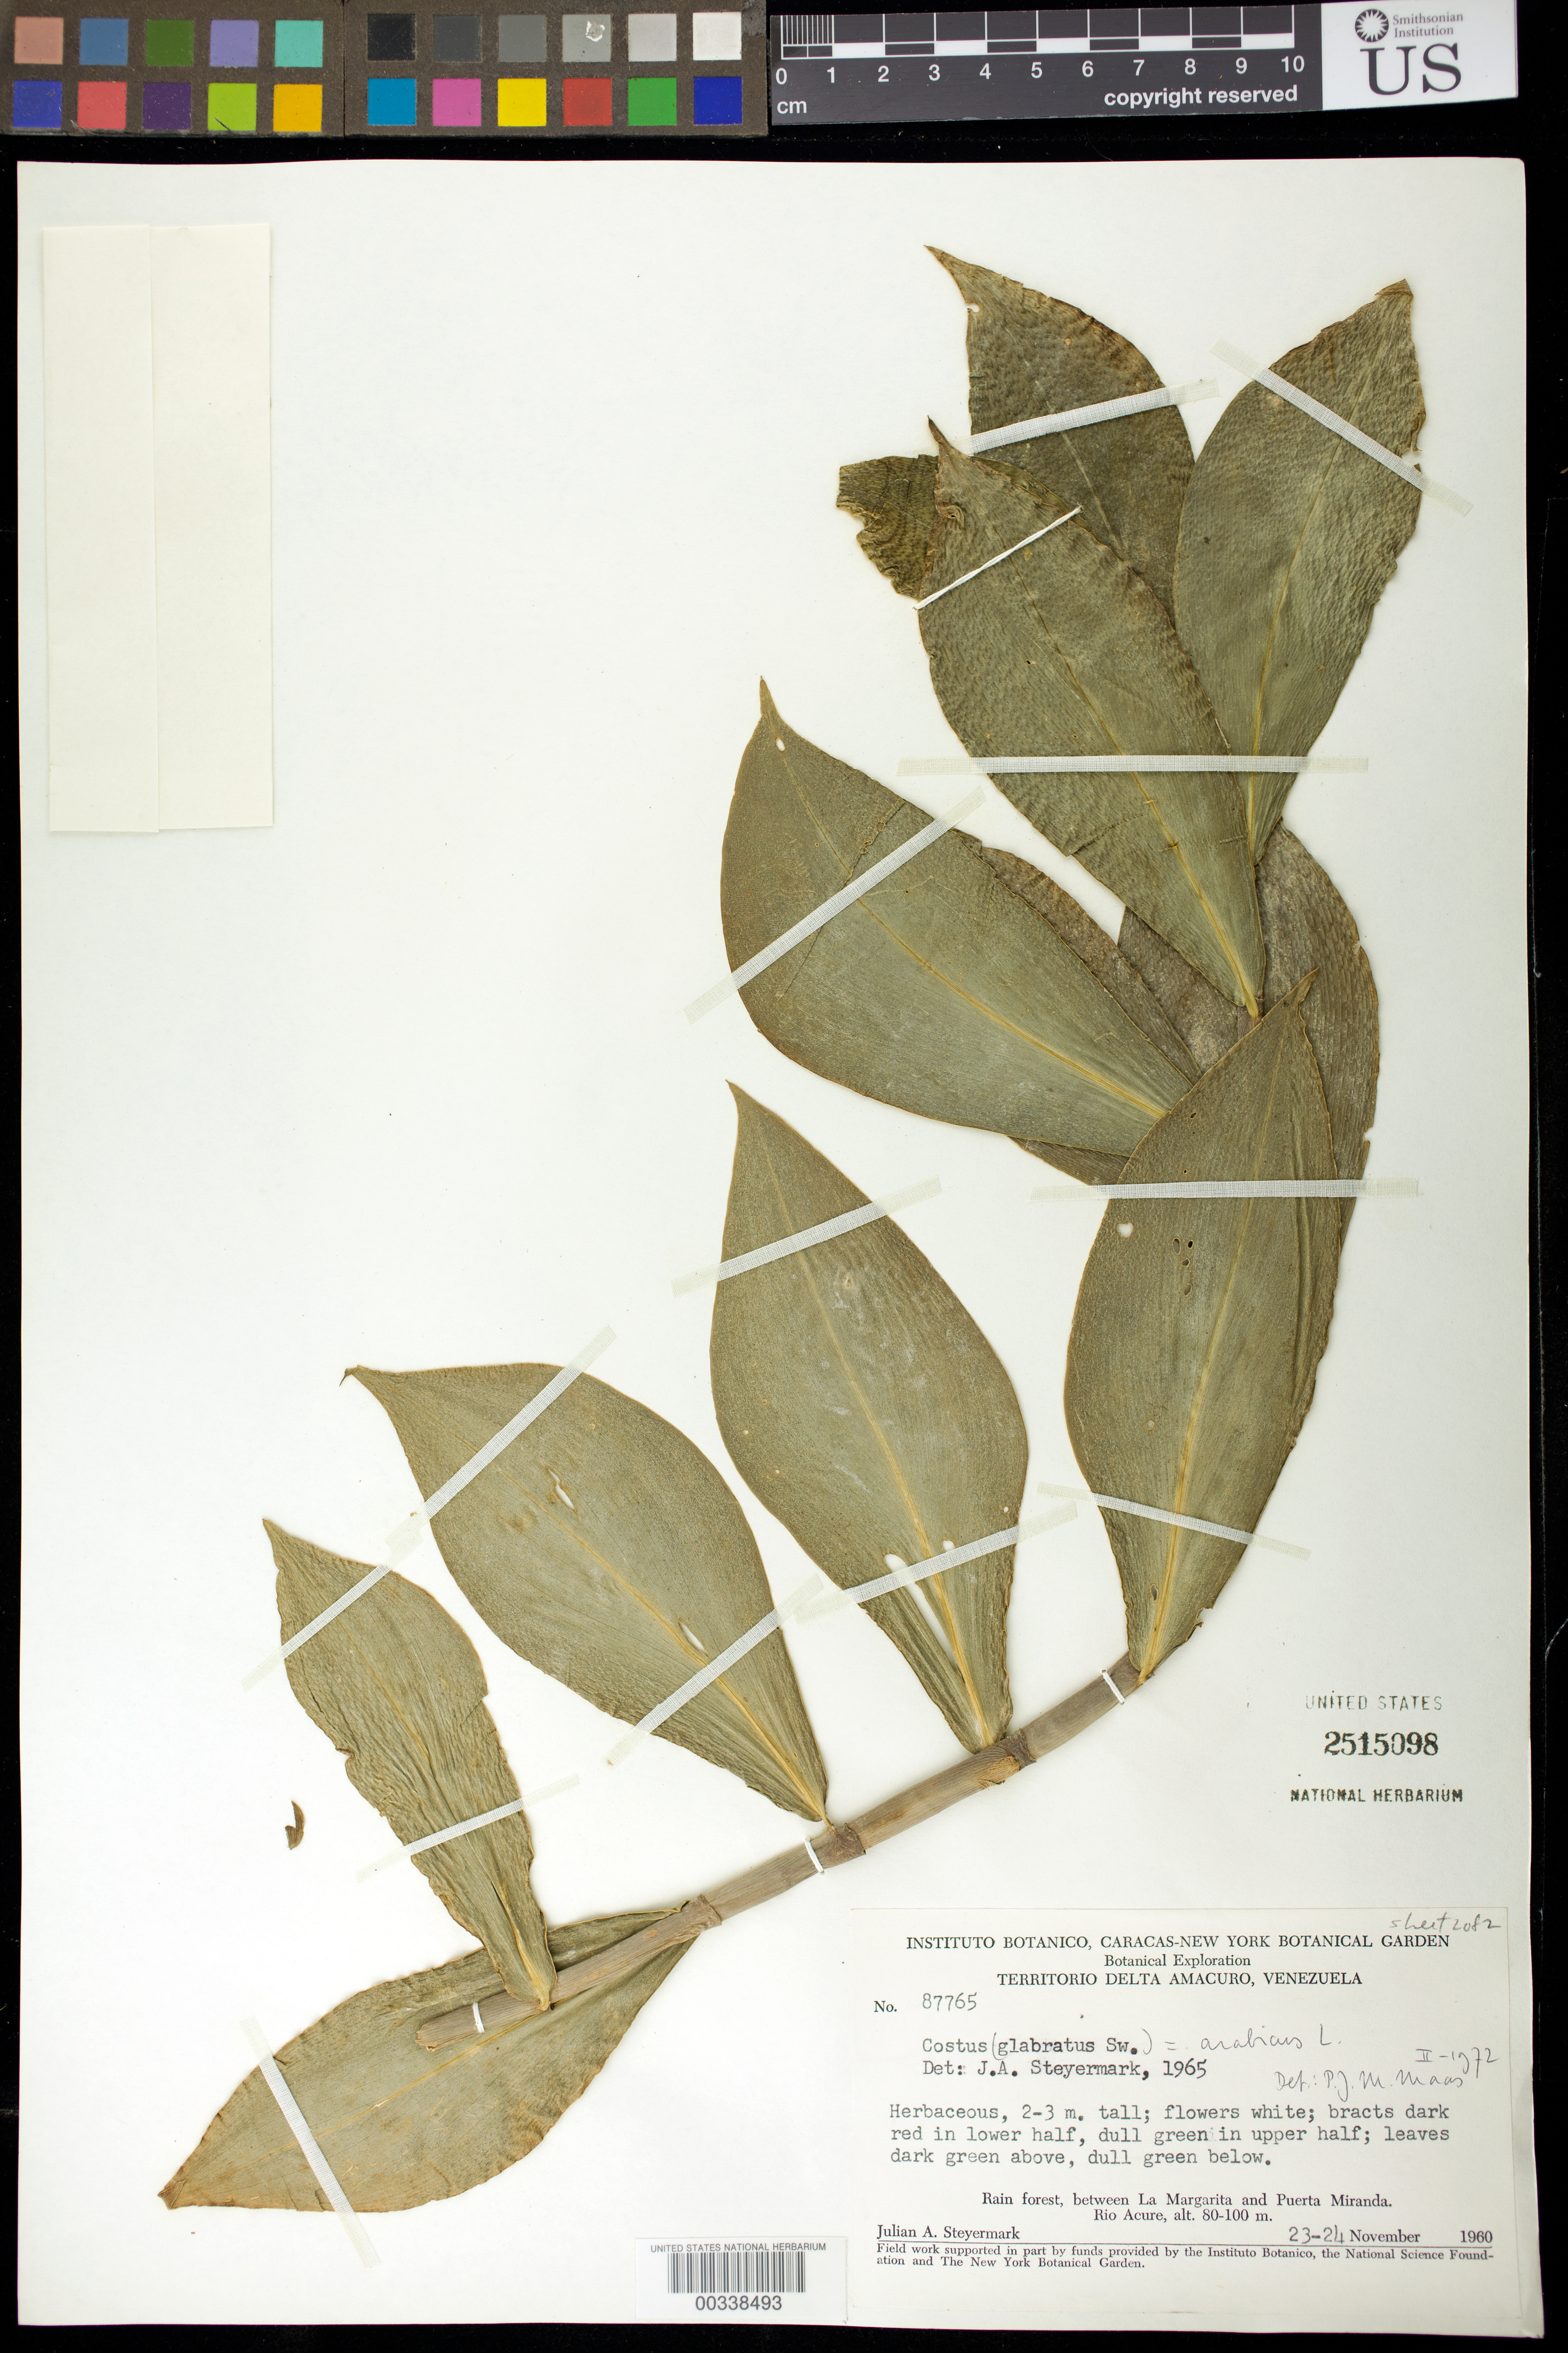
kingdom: Plantae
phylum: Tracheophyta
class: Liliopsida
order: Zingiberales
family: Costaceae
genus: Costus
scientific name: Costus arabicus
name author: L.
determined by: Maas, Paul J. M.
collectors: J. Steyermark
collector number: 87765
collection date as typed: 23 Nov 1960 to 24 Nov 1960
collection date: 1960-11-23/1960-11-24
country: Venezuela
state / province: Delta Amacuro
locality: Rain forest, between La Magarita and Puerta Miranda, Rio Acure.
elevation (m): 80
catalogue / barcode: US 2515098